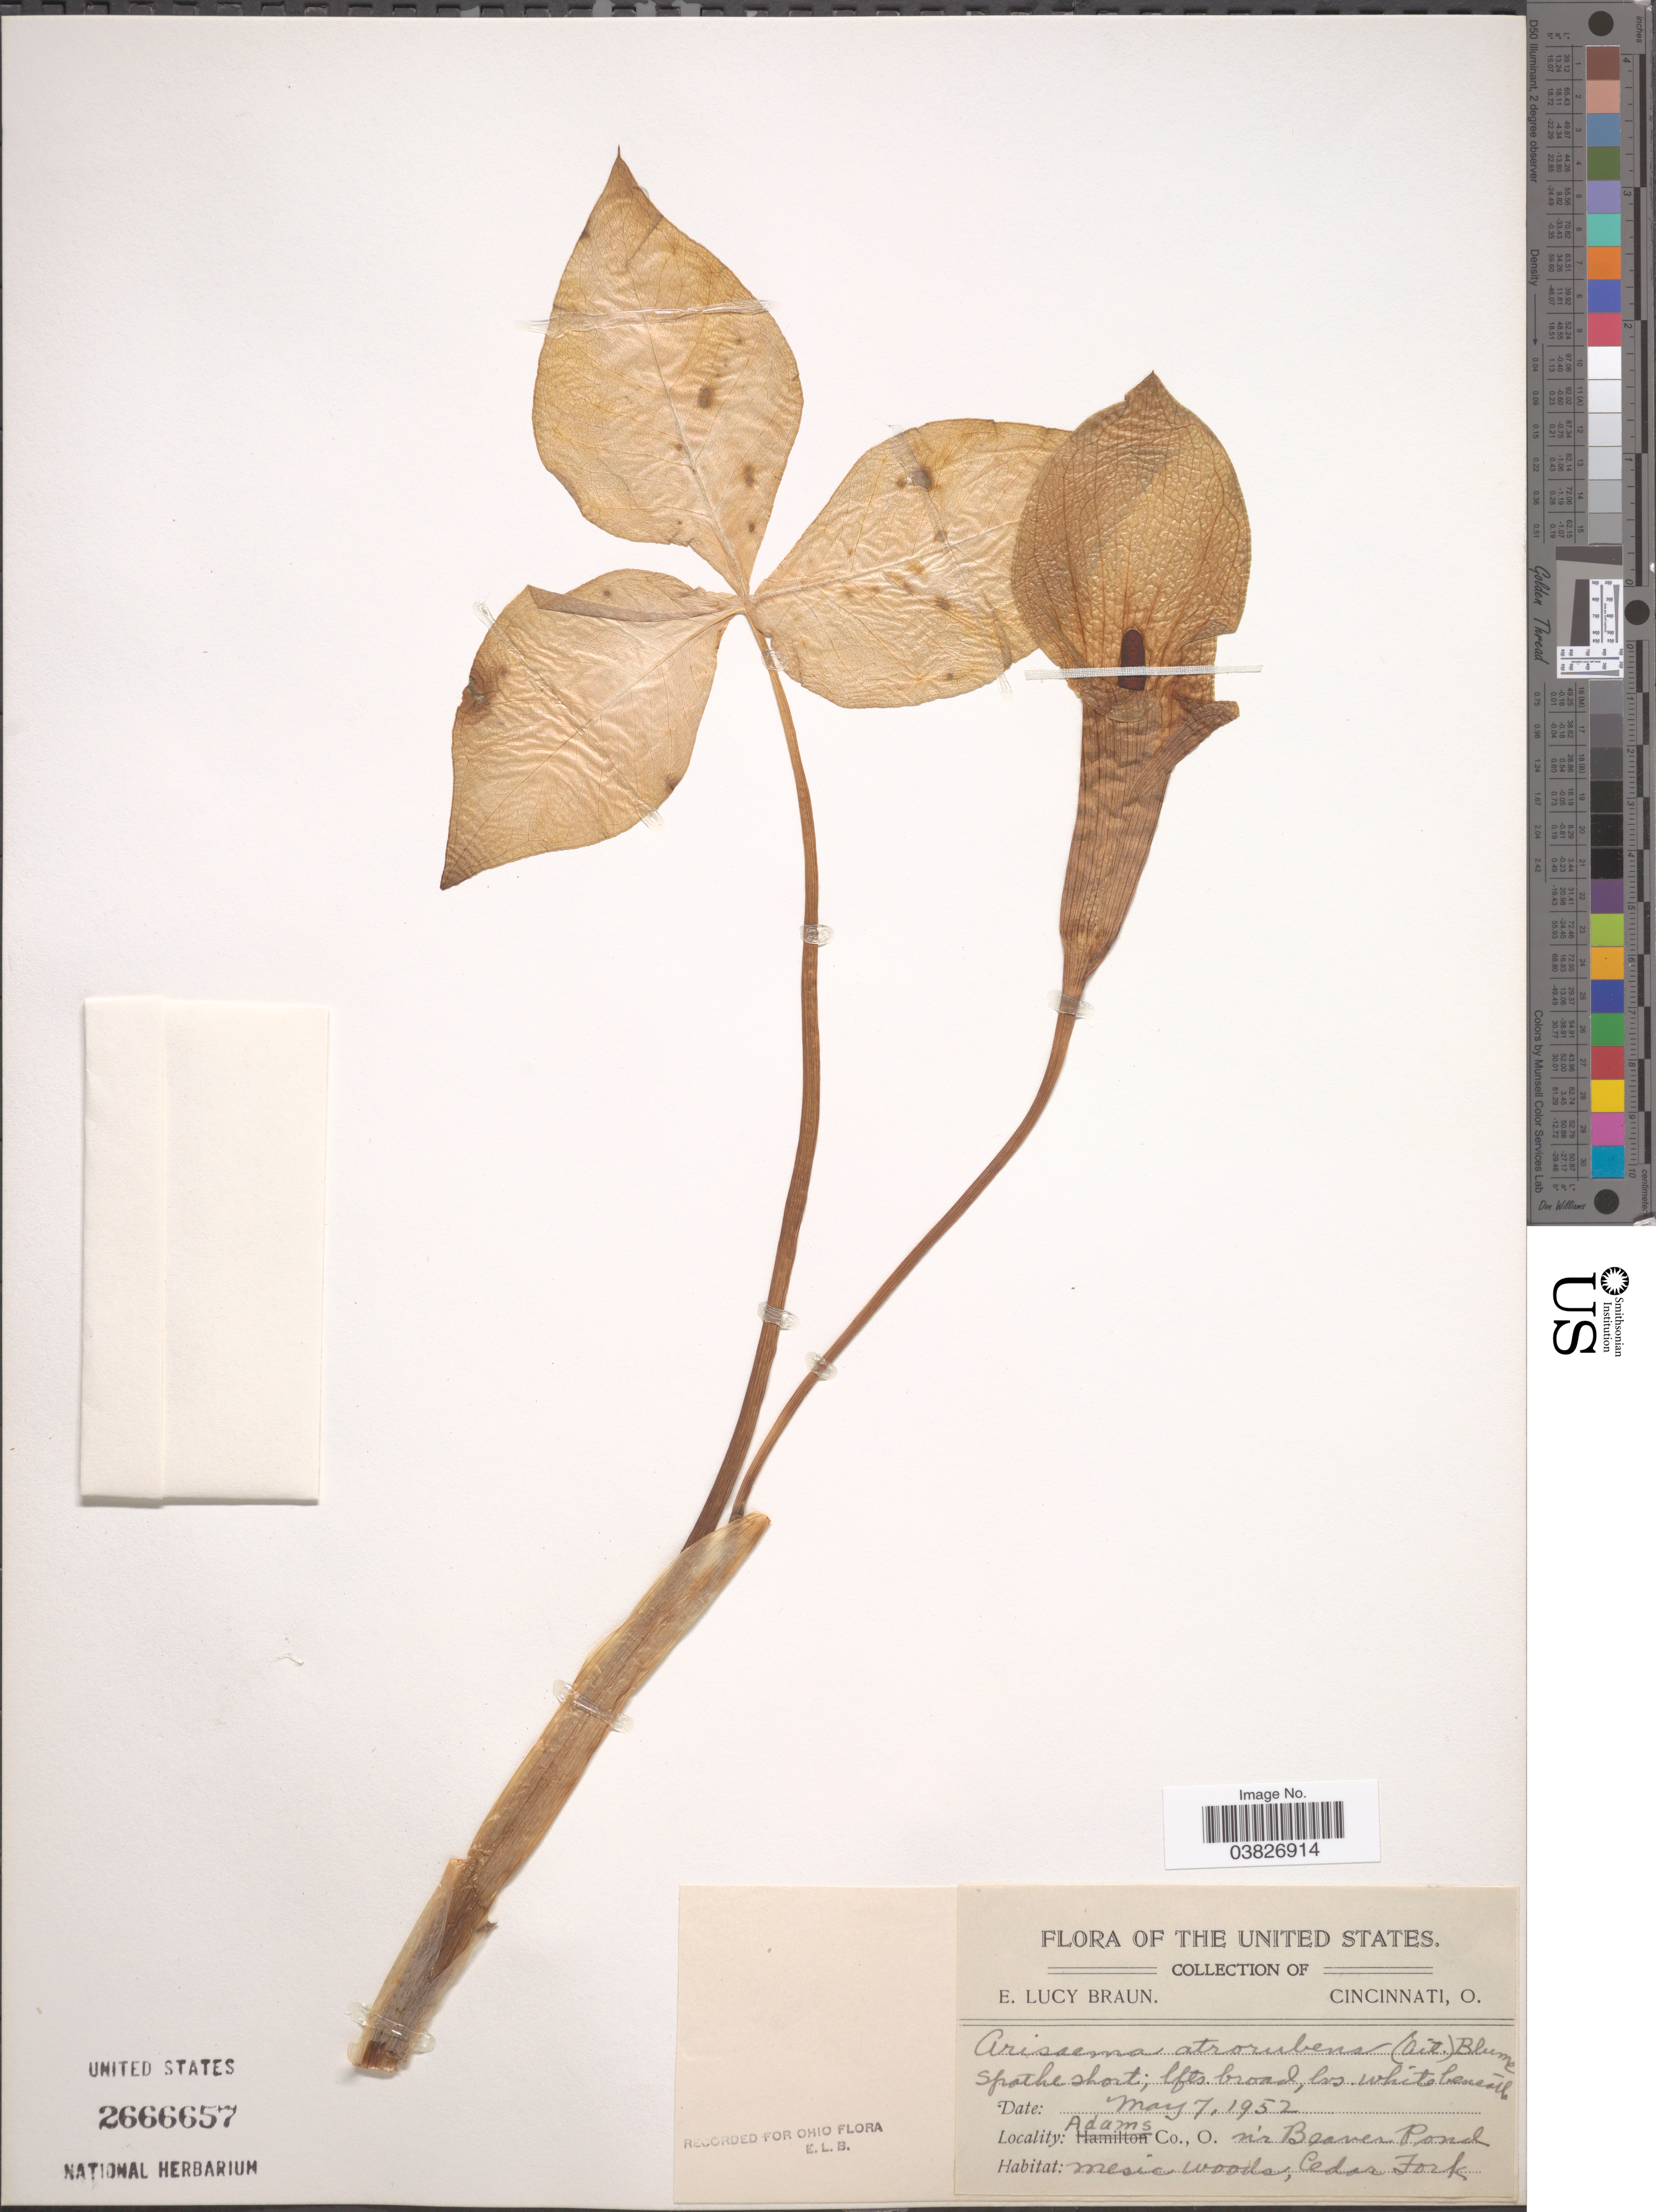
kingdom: Plantae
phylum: Tracheophyta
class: Liliopsida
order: Alismatales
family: Araceae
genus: Arisaema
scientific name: Arisaema atrorubens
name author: (Aiton) Blume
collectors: E. L. Braun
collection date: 1952-05-07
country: United States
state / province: Ohio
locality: Adams Co. Nr. Beaver Pond, mesic woods, Cedar Fork.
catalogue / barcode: US 2666657